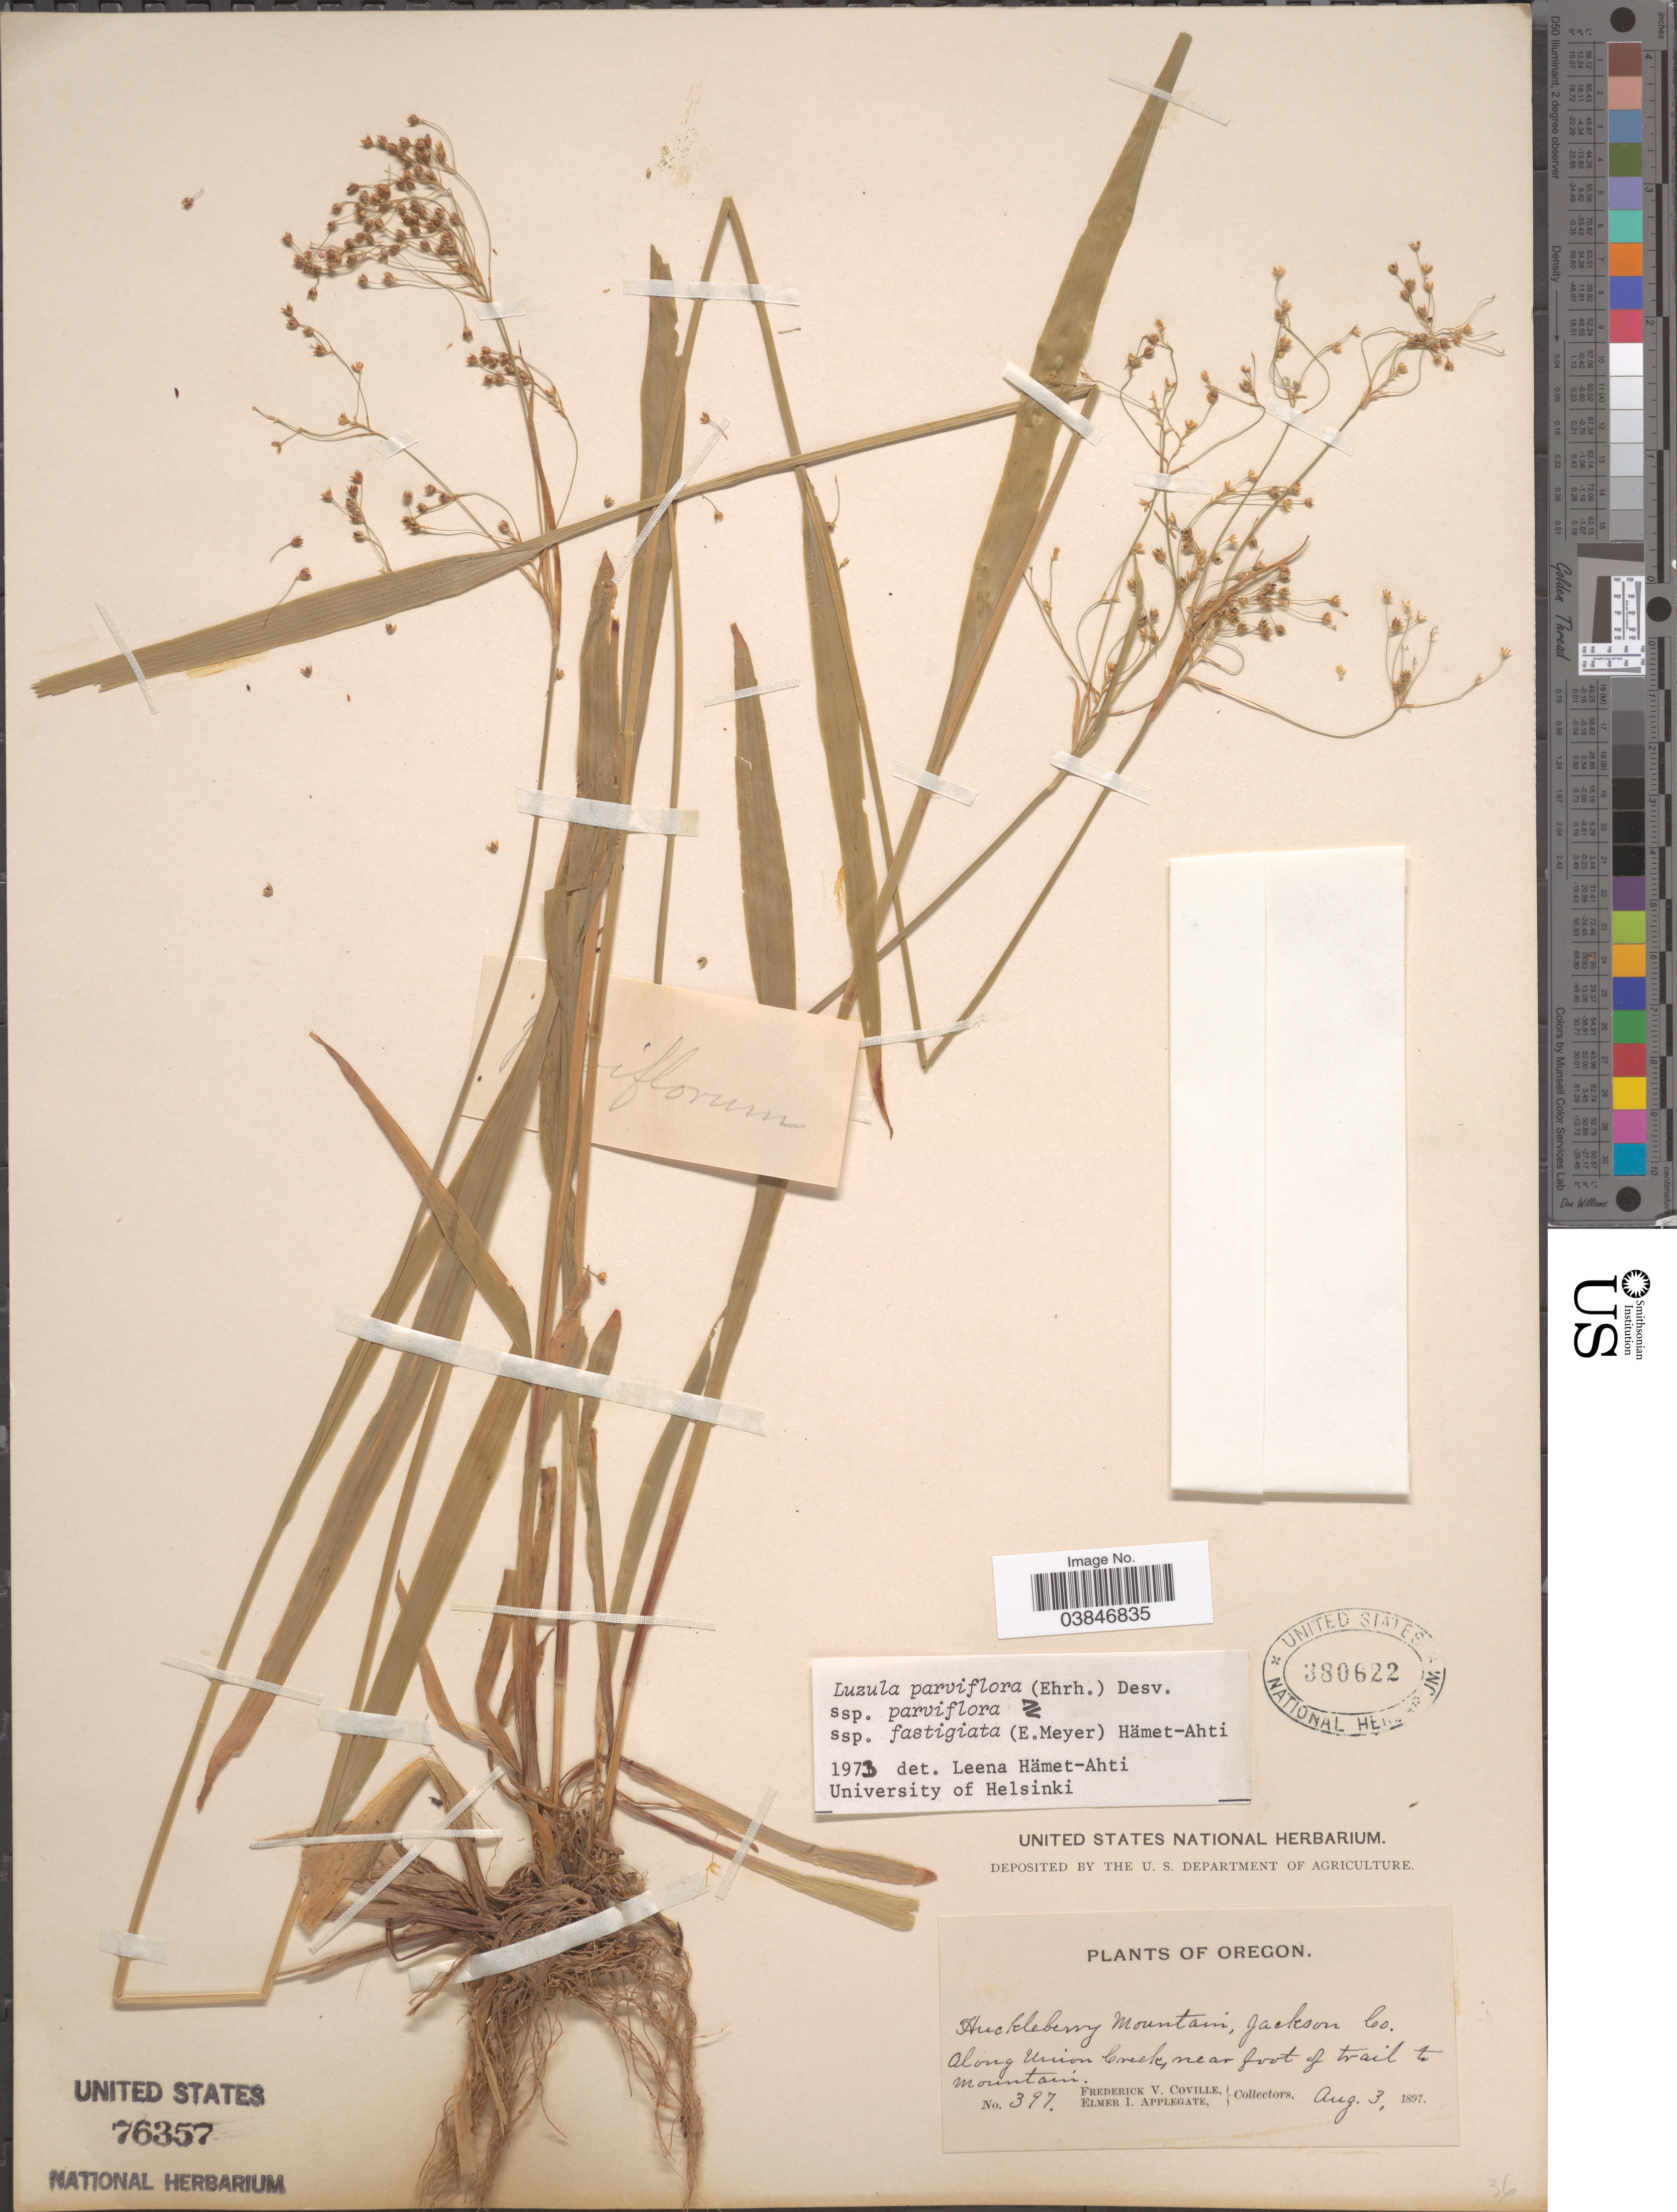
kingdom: Plantae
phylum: Tracheophyta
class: Liliopsida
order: Poales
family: Juncaceae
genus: Luzula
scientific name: Luzula parviflora subsp. parviflora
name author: (Ehrh.) Desv.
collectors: F. V. Coville & E. I. Applegate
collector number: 397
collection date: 1897-08-03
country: United States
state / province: Oregon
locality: Along Union Creek, near foot of trail to mountain.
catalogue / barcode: US 380622